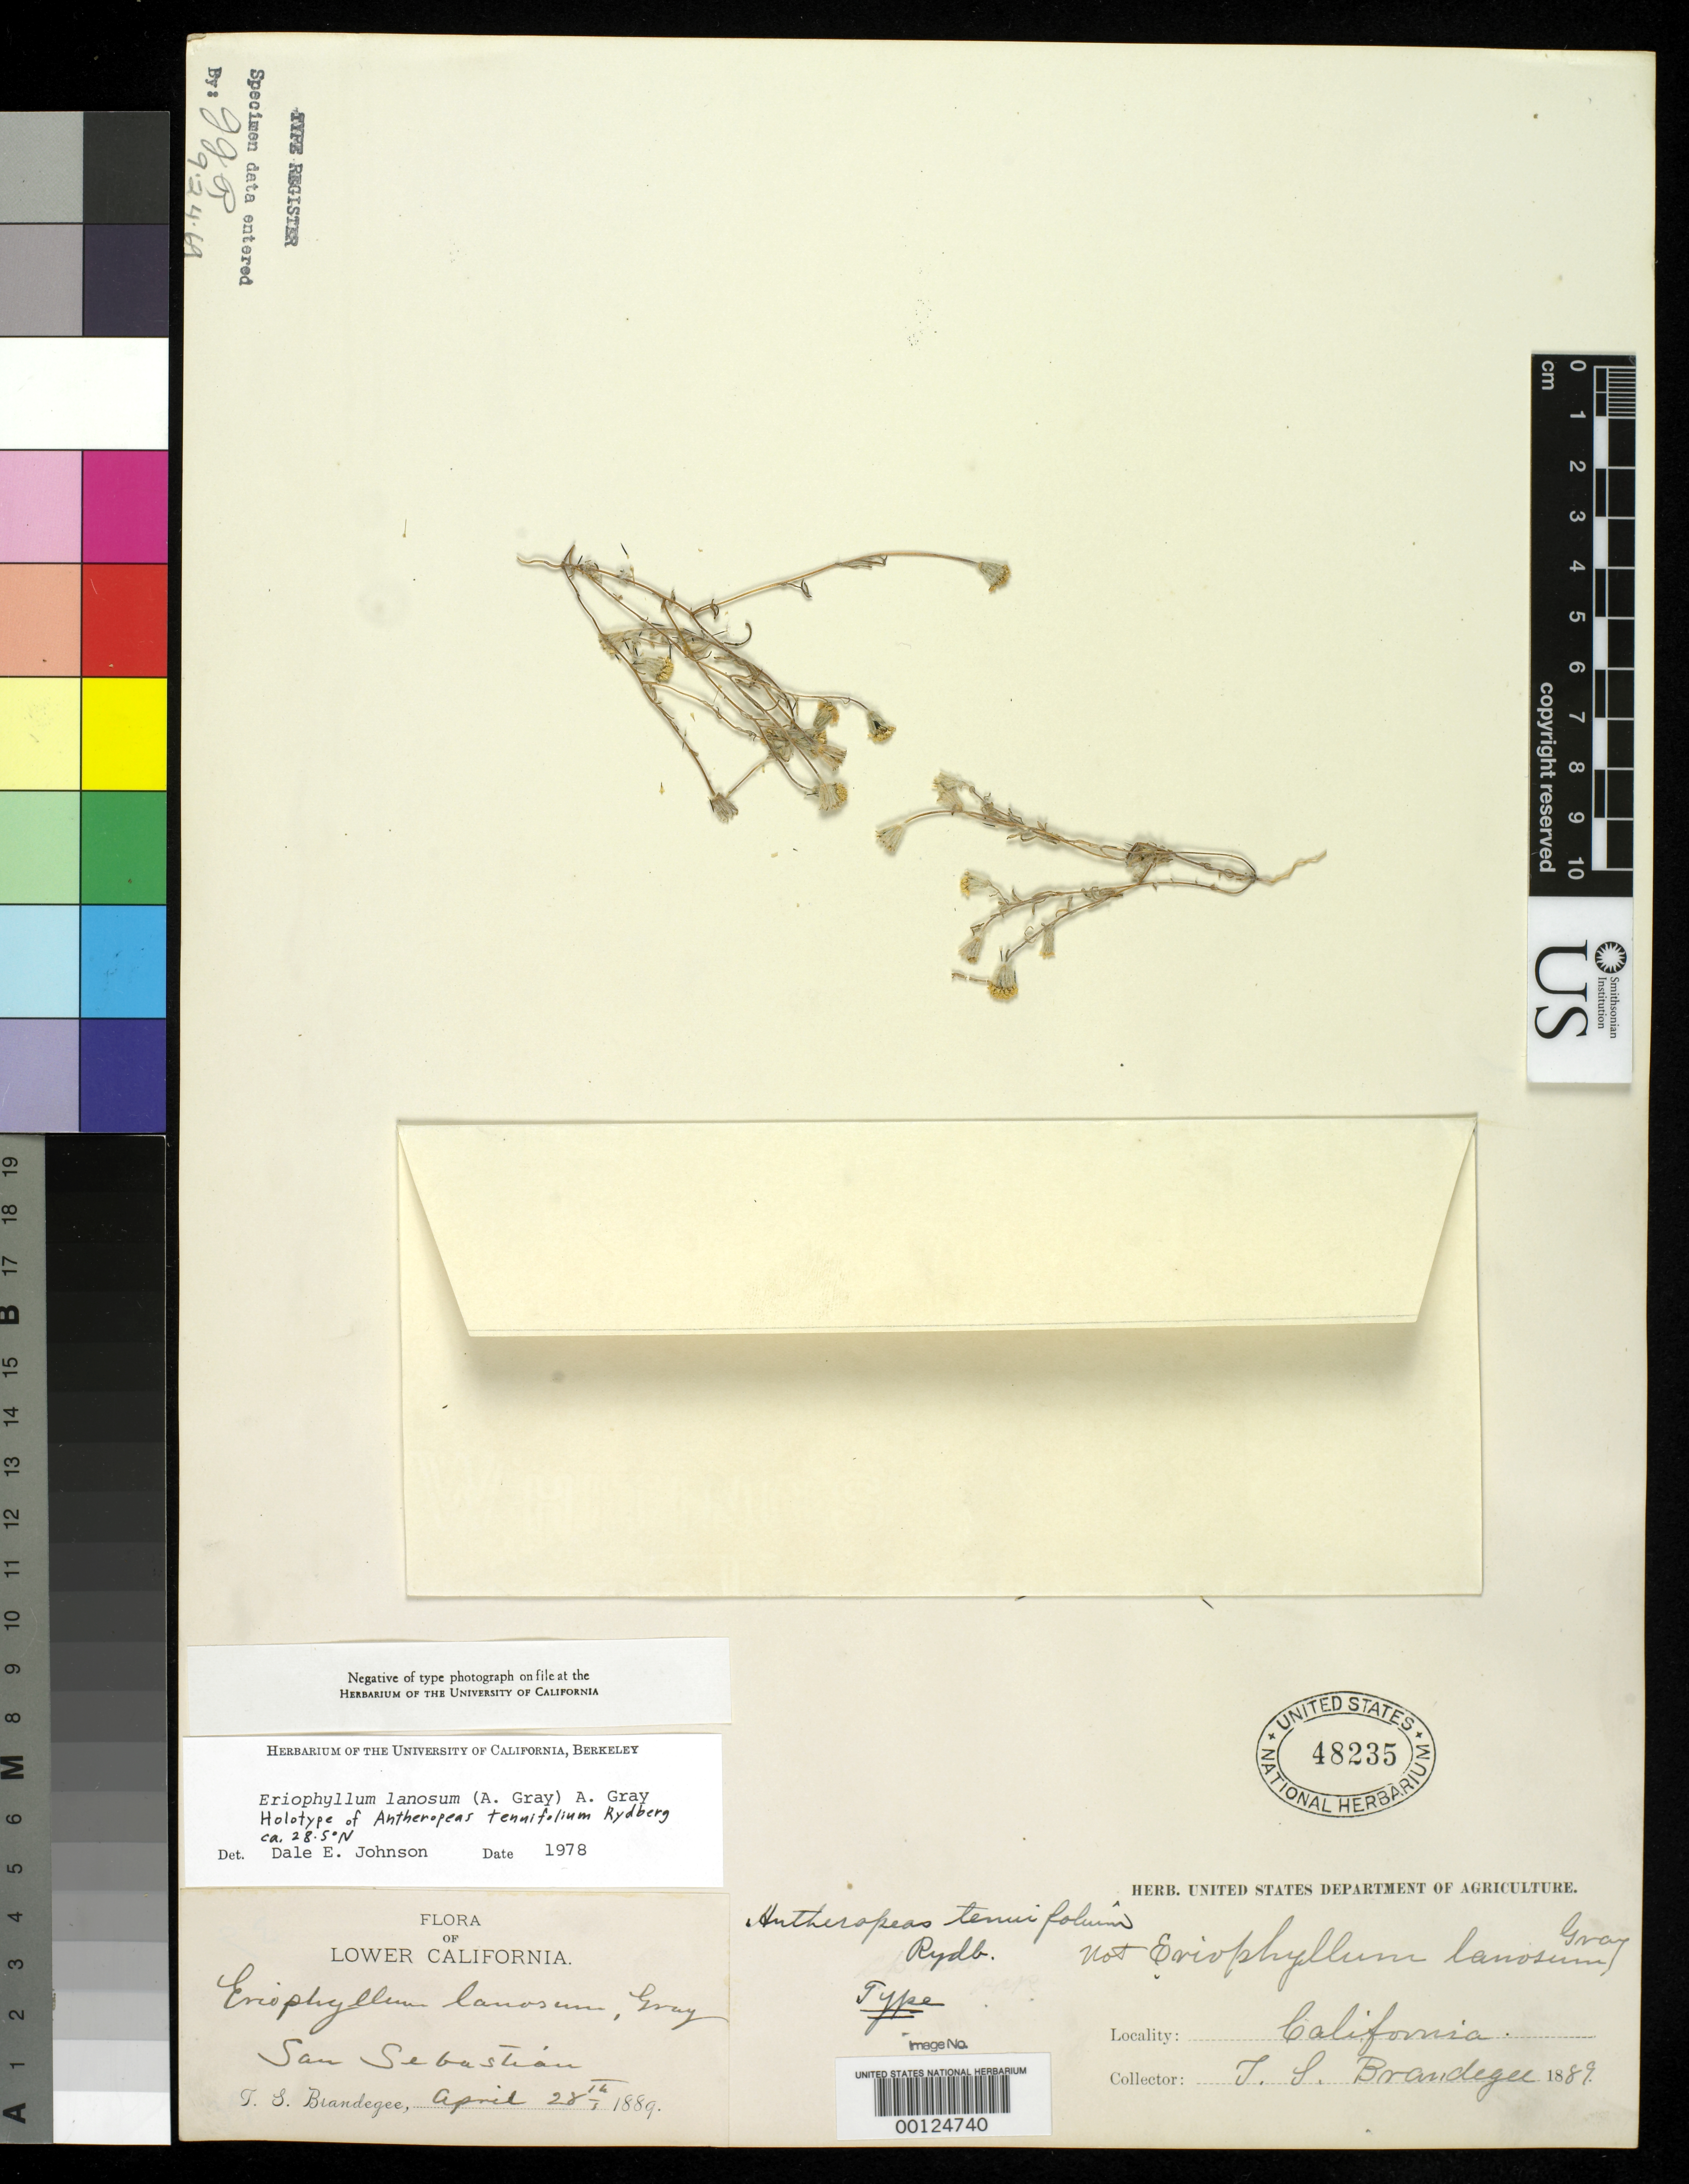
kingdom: Plantae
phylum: Tracheophyta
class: Magnoliopsida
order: Asterales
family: Asteraceae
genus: Antheropeas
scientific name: Antheropeas tenuifolium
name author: Rydb.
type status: Isotype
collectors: T. S. Brandegee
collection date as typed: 28 Apr 1889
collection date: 1889-04-28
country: Mexico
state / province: Baja California Sur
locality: San Sebastian.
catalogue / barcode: US 48235